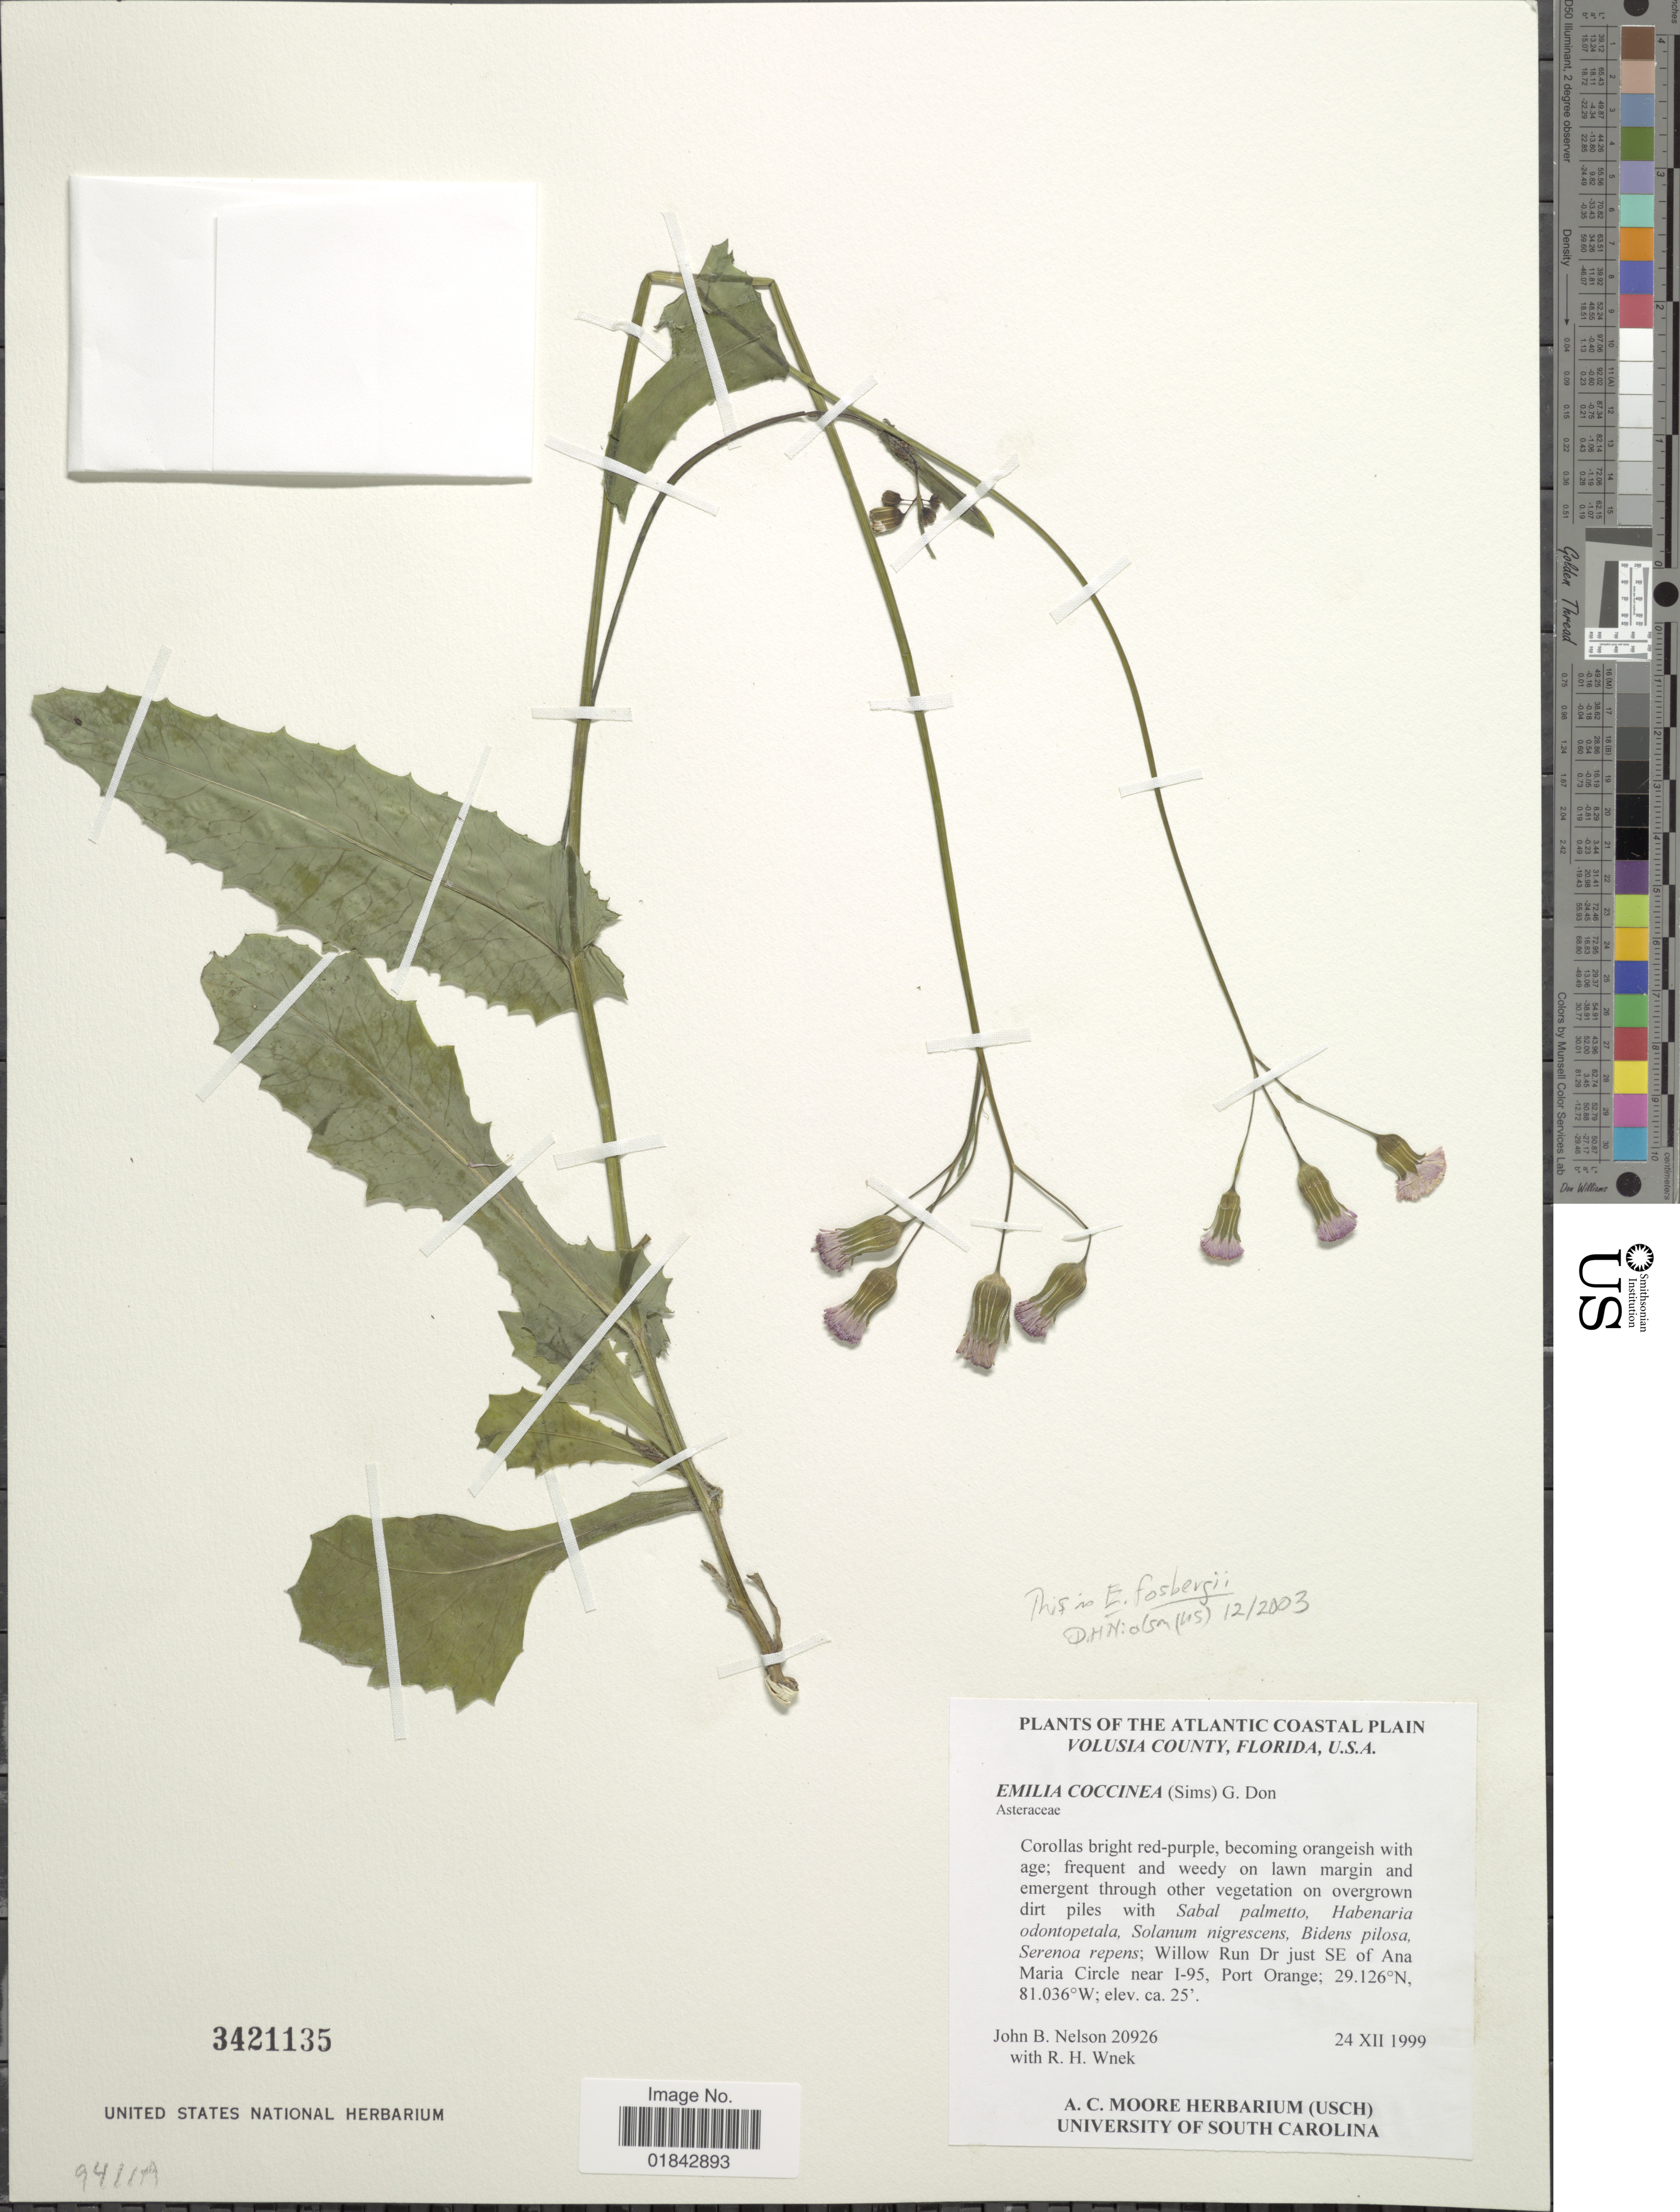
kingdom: Plantae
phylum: Tracheophyta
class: Magnoliopsida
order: Asterales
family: Asteraceae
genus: Emilia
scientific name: Emilia fosbergii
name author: Nicolson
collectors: J. B. Nelson & R. Wnek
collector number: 20926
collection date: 1999-07-24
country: United States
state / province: Florida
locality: Atlantic Coastal Plain, Volusia County, Willow Run Dr just SE of Ana Maria Circle near I-84, Port Orange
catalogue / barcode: US 3421135